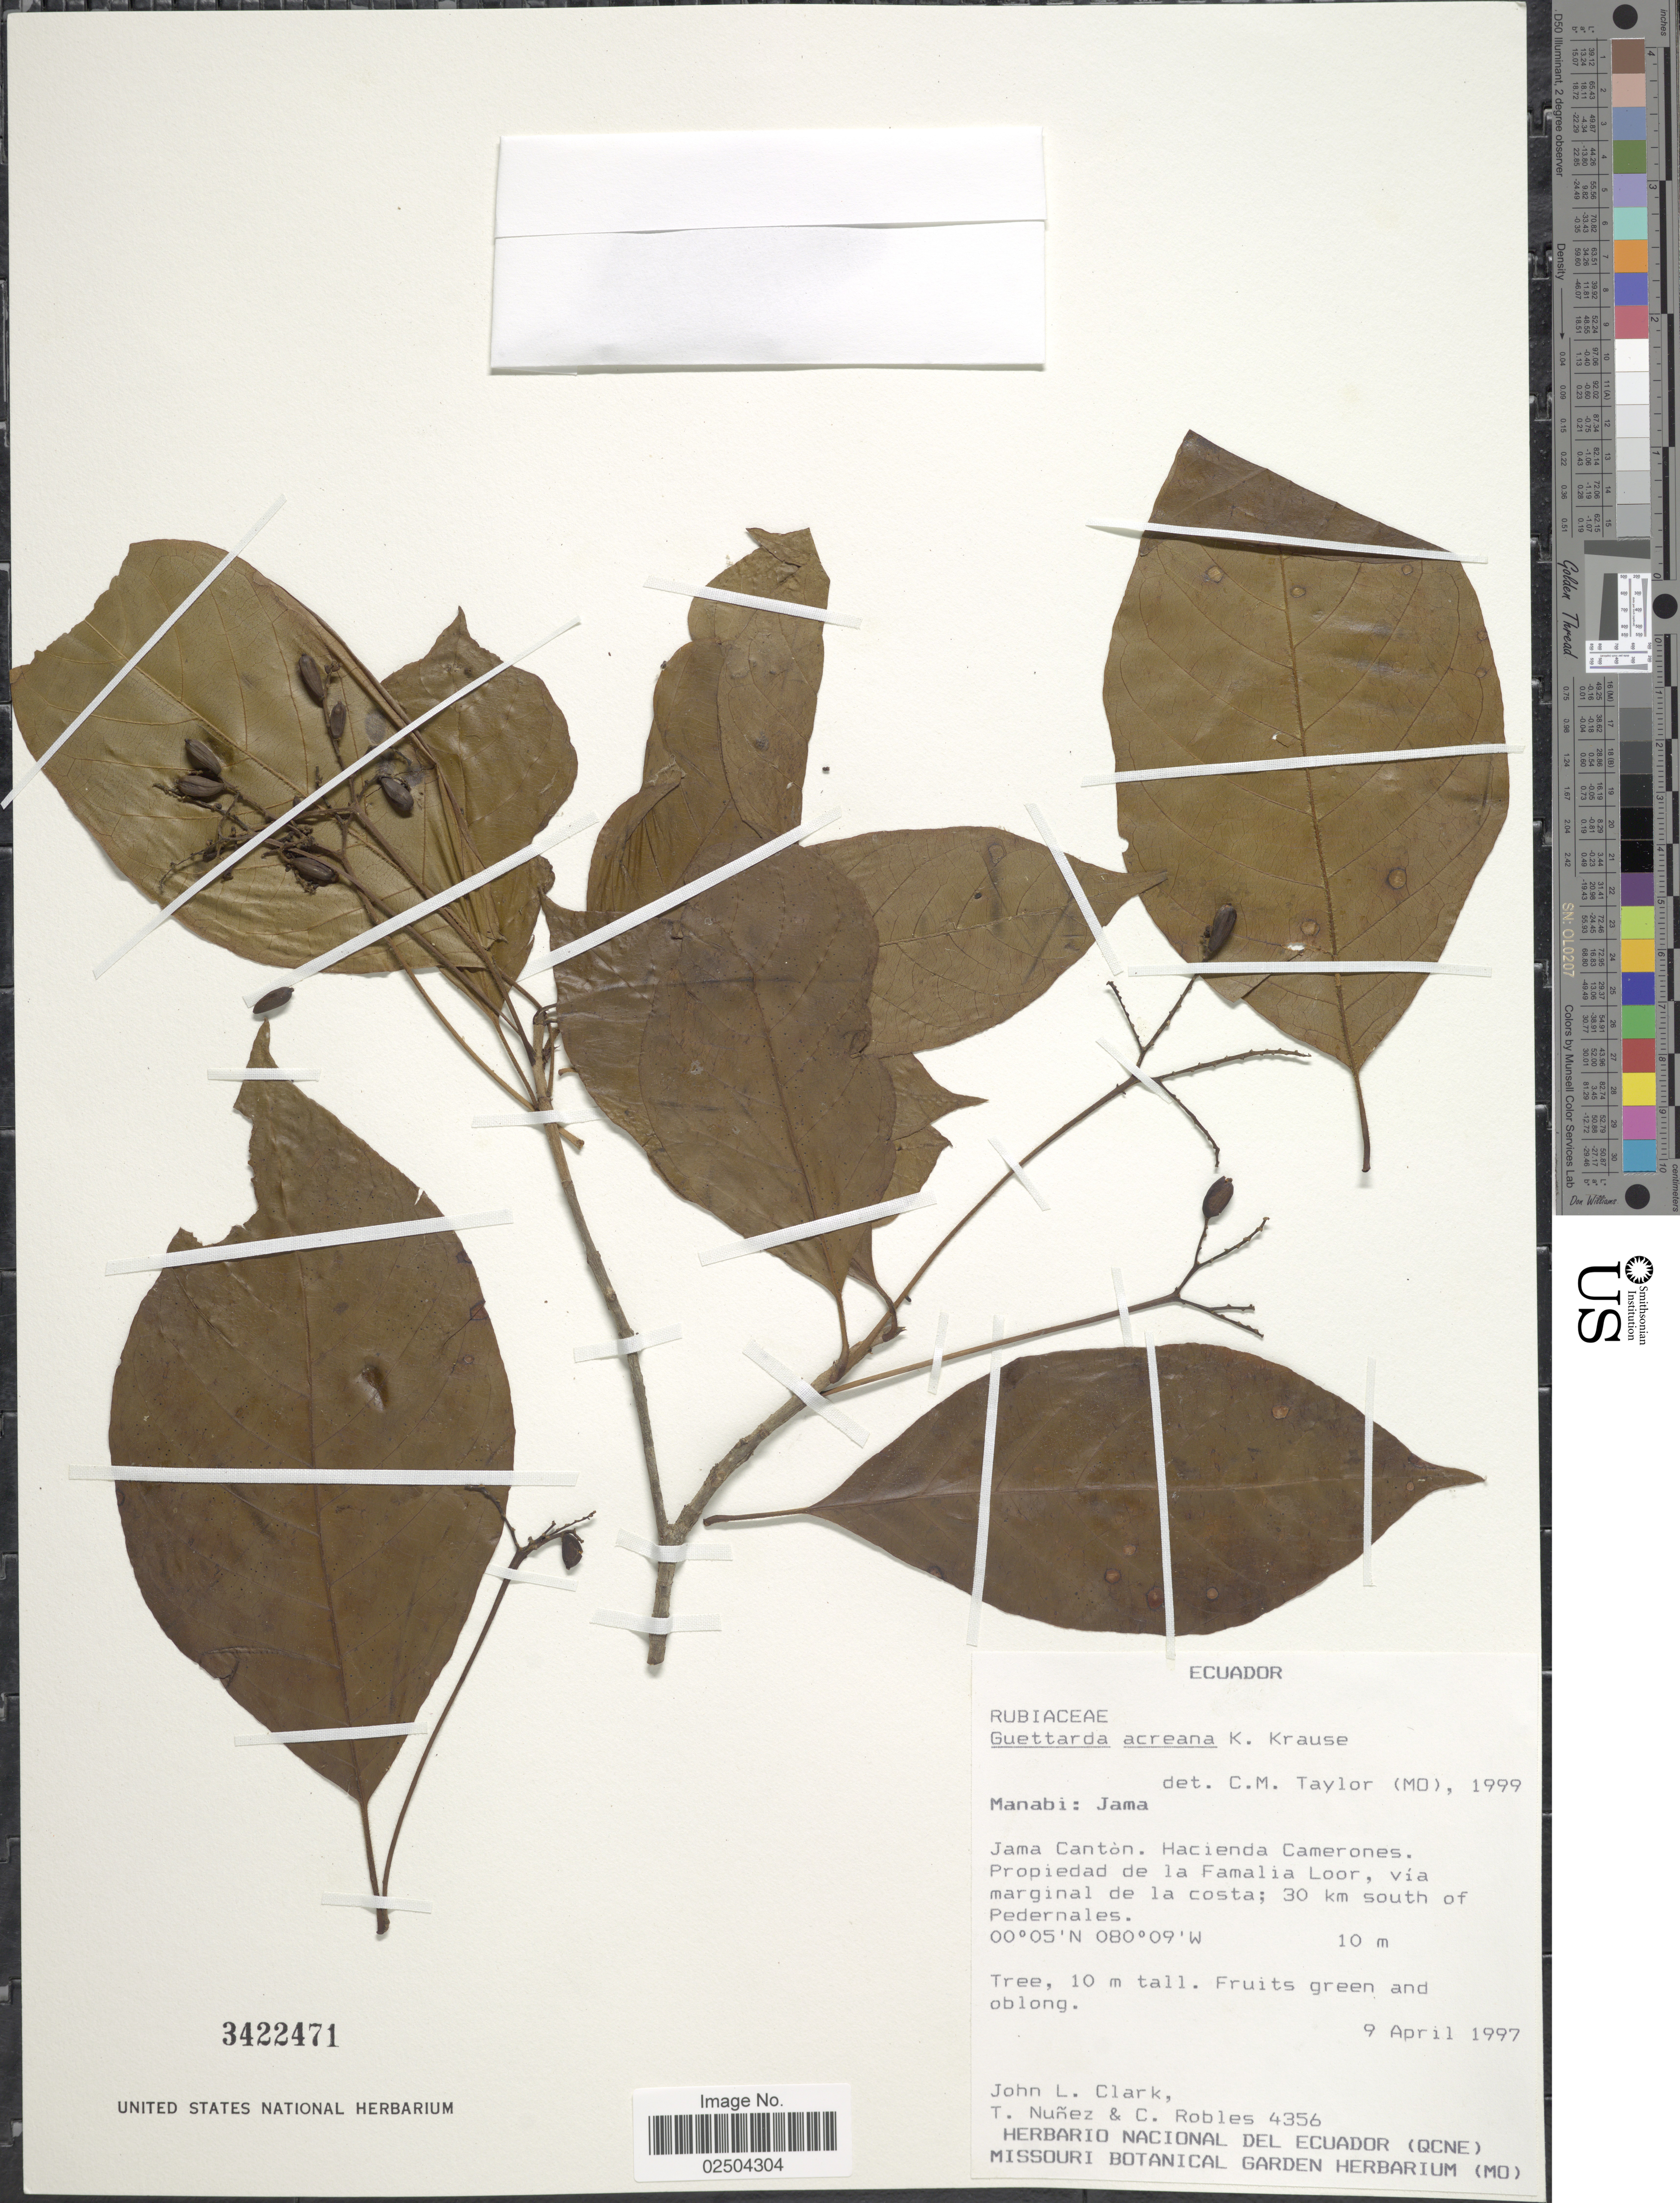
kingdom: Plantae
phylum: Tracheophyta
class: Magnoliopsida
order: Gentianales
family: Rubiaceae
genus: Guettarda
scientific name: Guettarda acreana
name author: K. Krause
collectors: J. L. Clark, T. Núñez & C. Robles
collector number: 4356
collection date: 1997-04-09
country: Ecuador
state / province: Manabí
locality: Manabi: Jama, Jama Canton, Hacienda Camerones, Propiedad de la Famalia Loor, via marginal de la costa, 30 km south of Pedernales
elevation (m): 10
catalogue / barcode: US 3422471